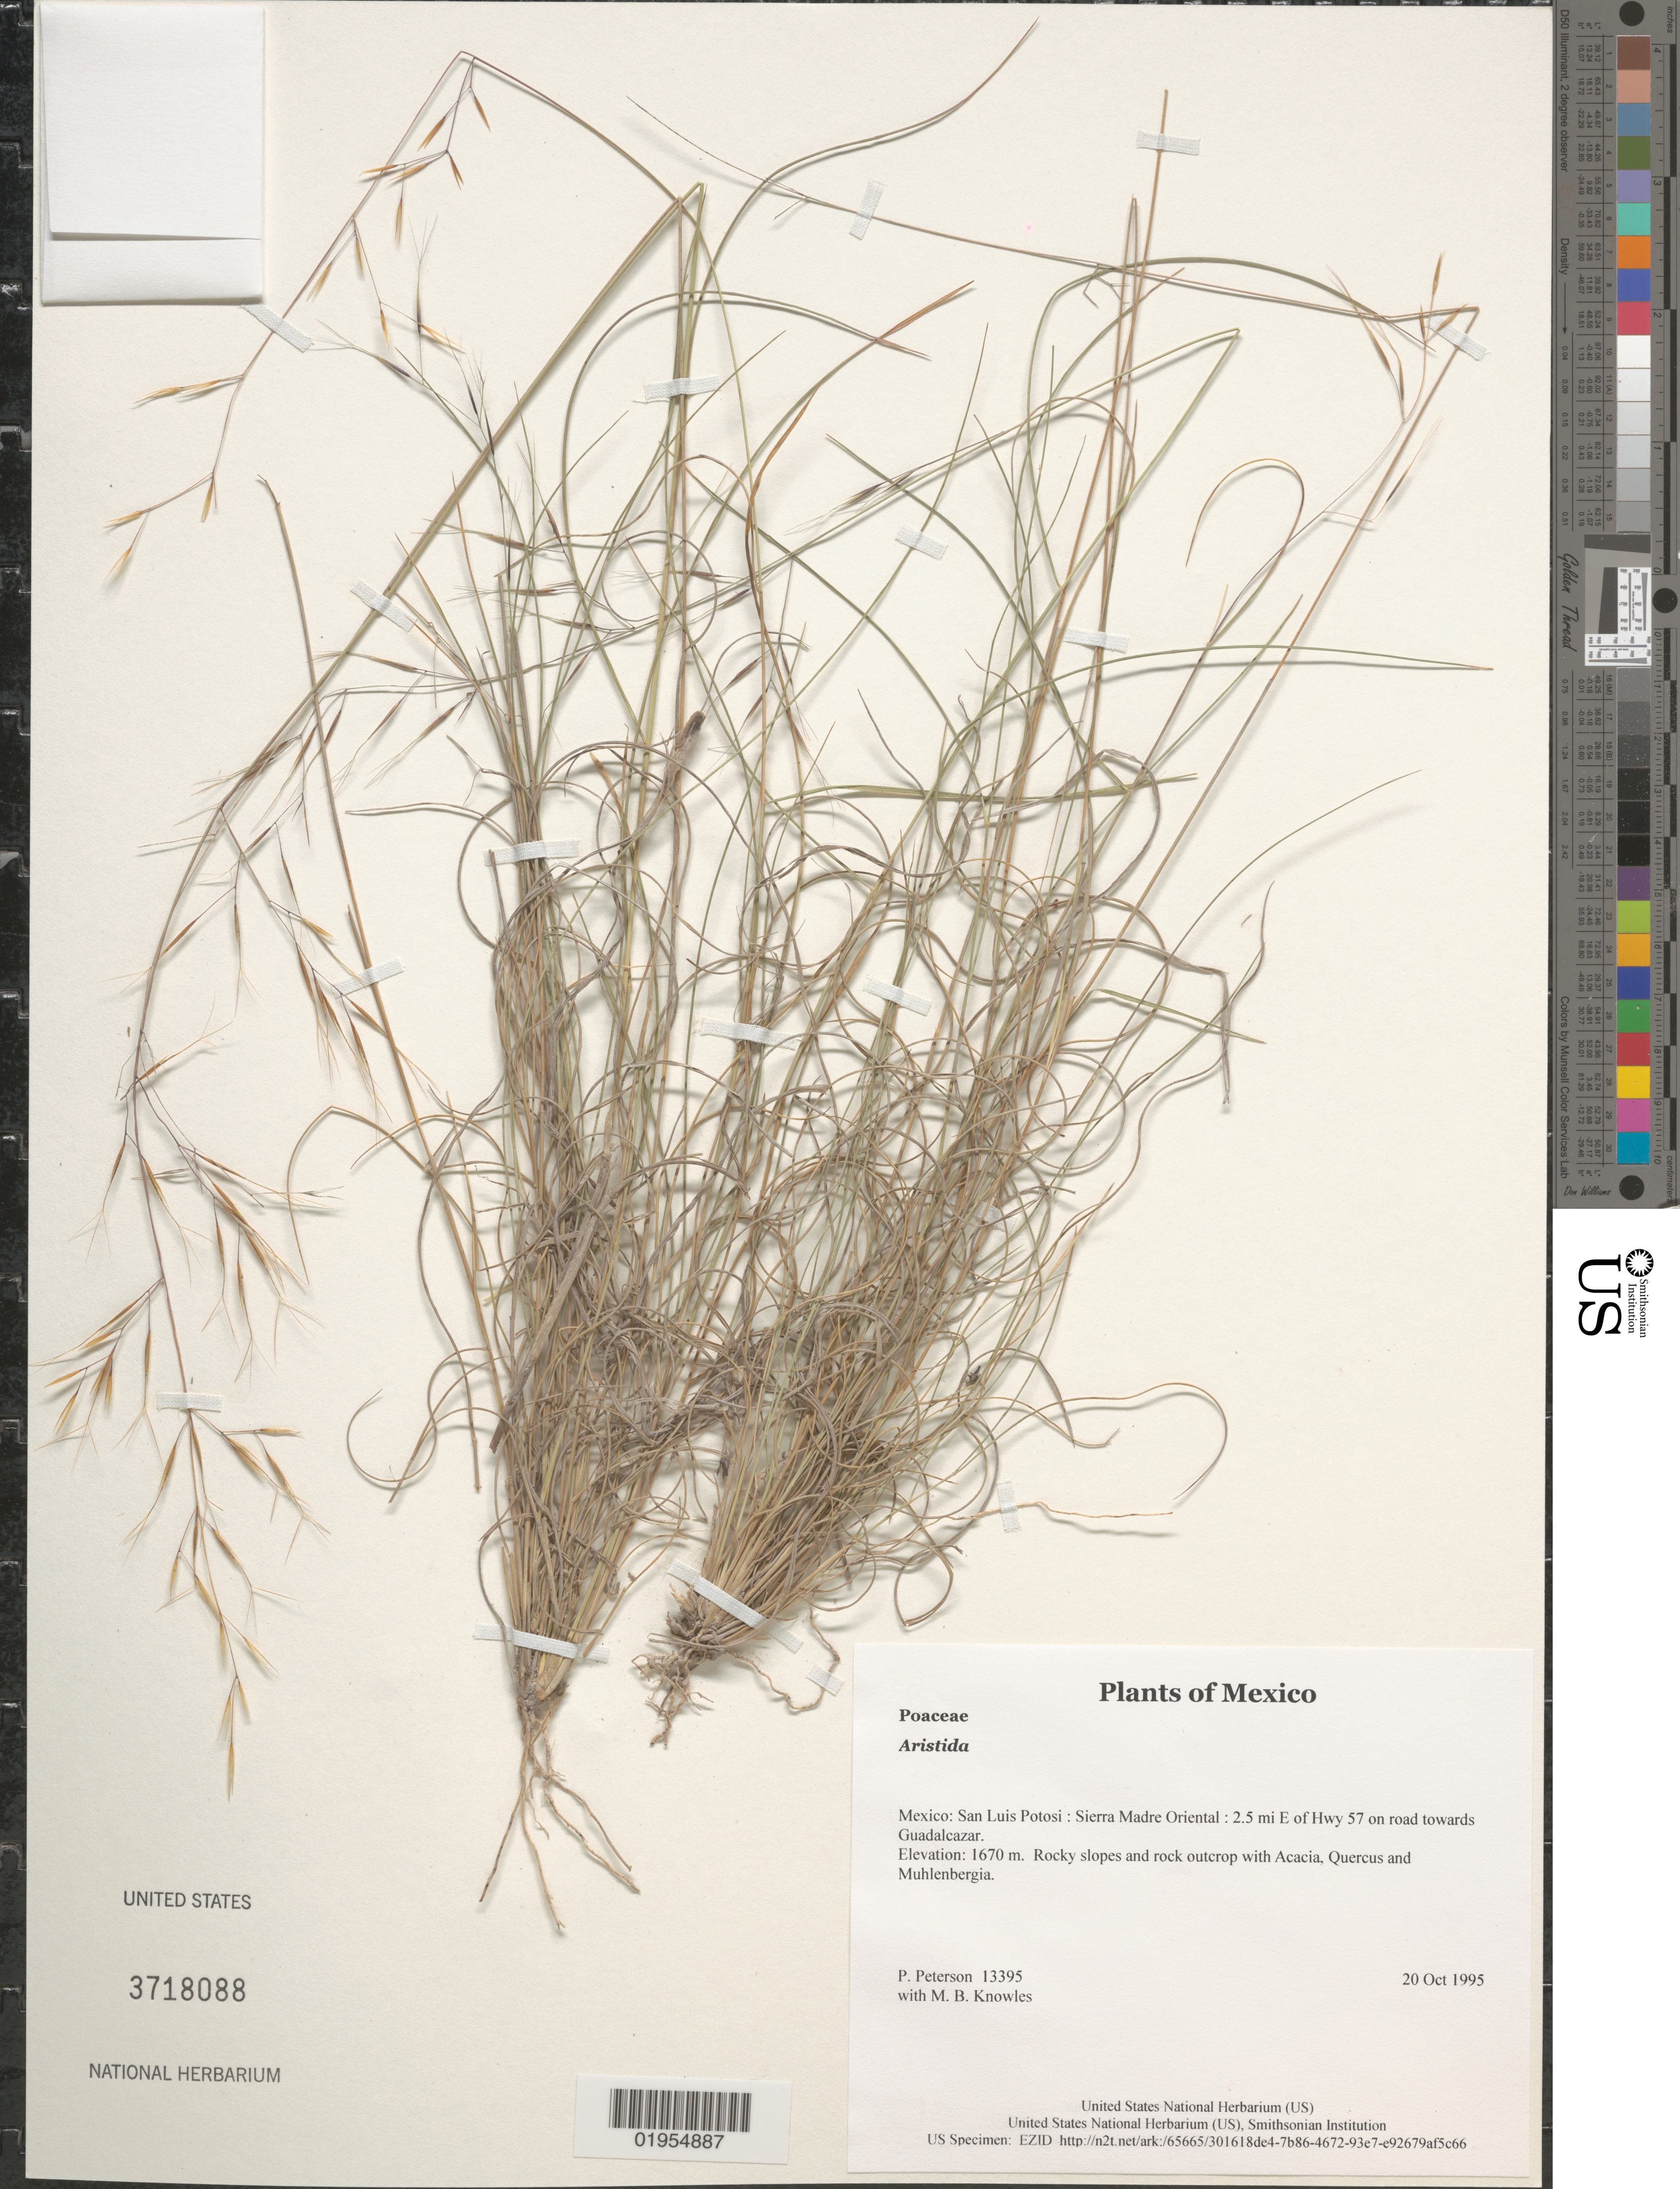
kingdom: Plantae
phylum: Tracheophyta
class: Liliopsida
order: Poales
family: Poaceae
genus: Aristida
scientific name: Aristida sp.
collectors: P. M. Peterson & M. B. Knowles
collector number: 13395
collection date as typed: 20 Oct 1995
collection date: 1995-10-20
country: Mexico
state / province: San Luis Potosi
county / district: Sierra Madre Oriental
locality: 2.5 mi E of Hwy 57 on road towards Guadalcazar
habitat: Rocky slopes and rock outcrop with Acacia, Quercus and Muhlenbergia.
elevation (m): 1670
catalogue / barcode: US 3718088